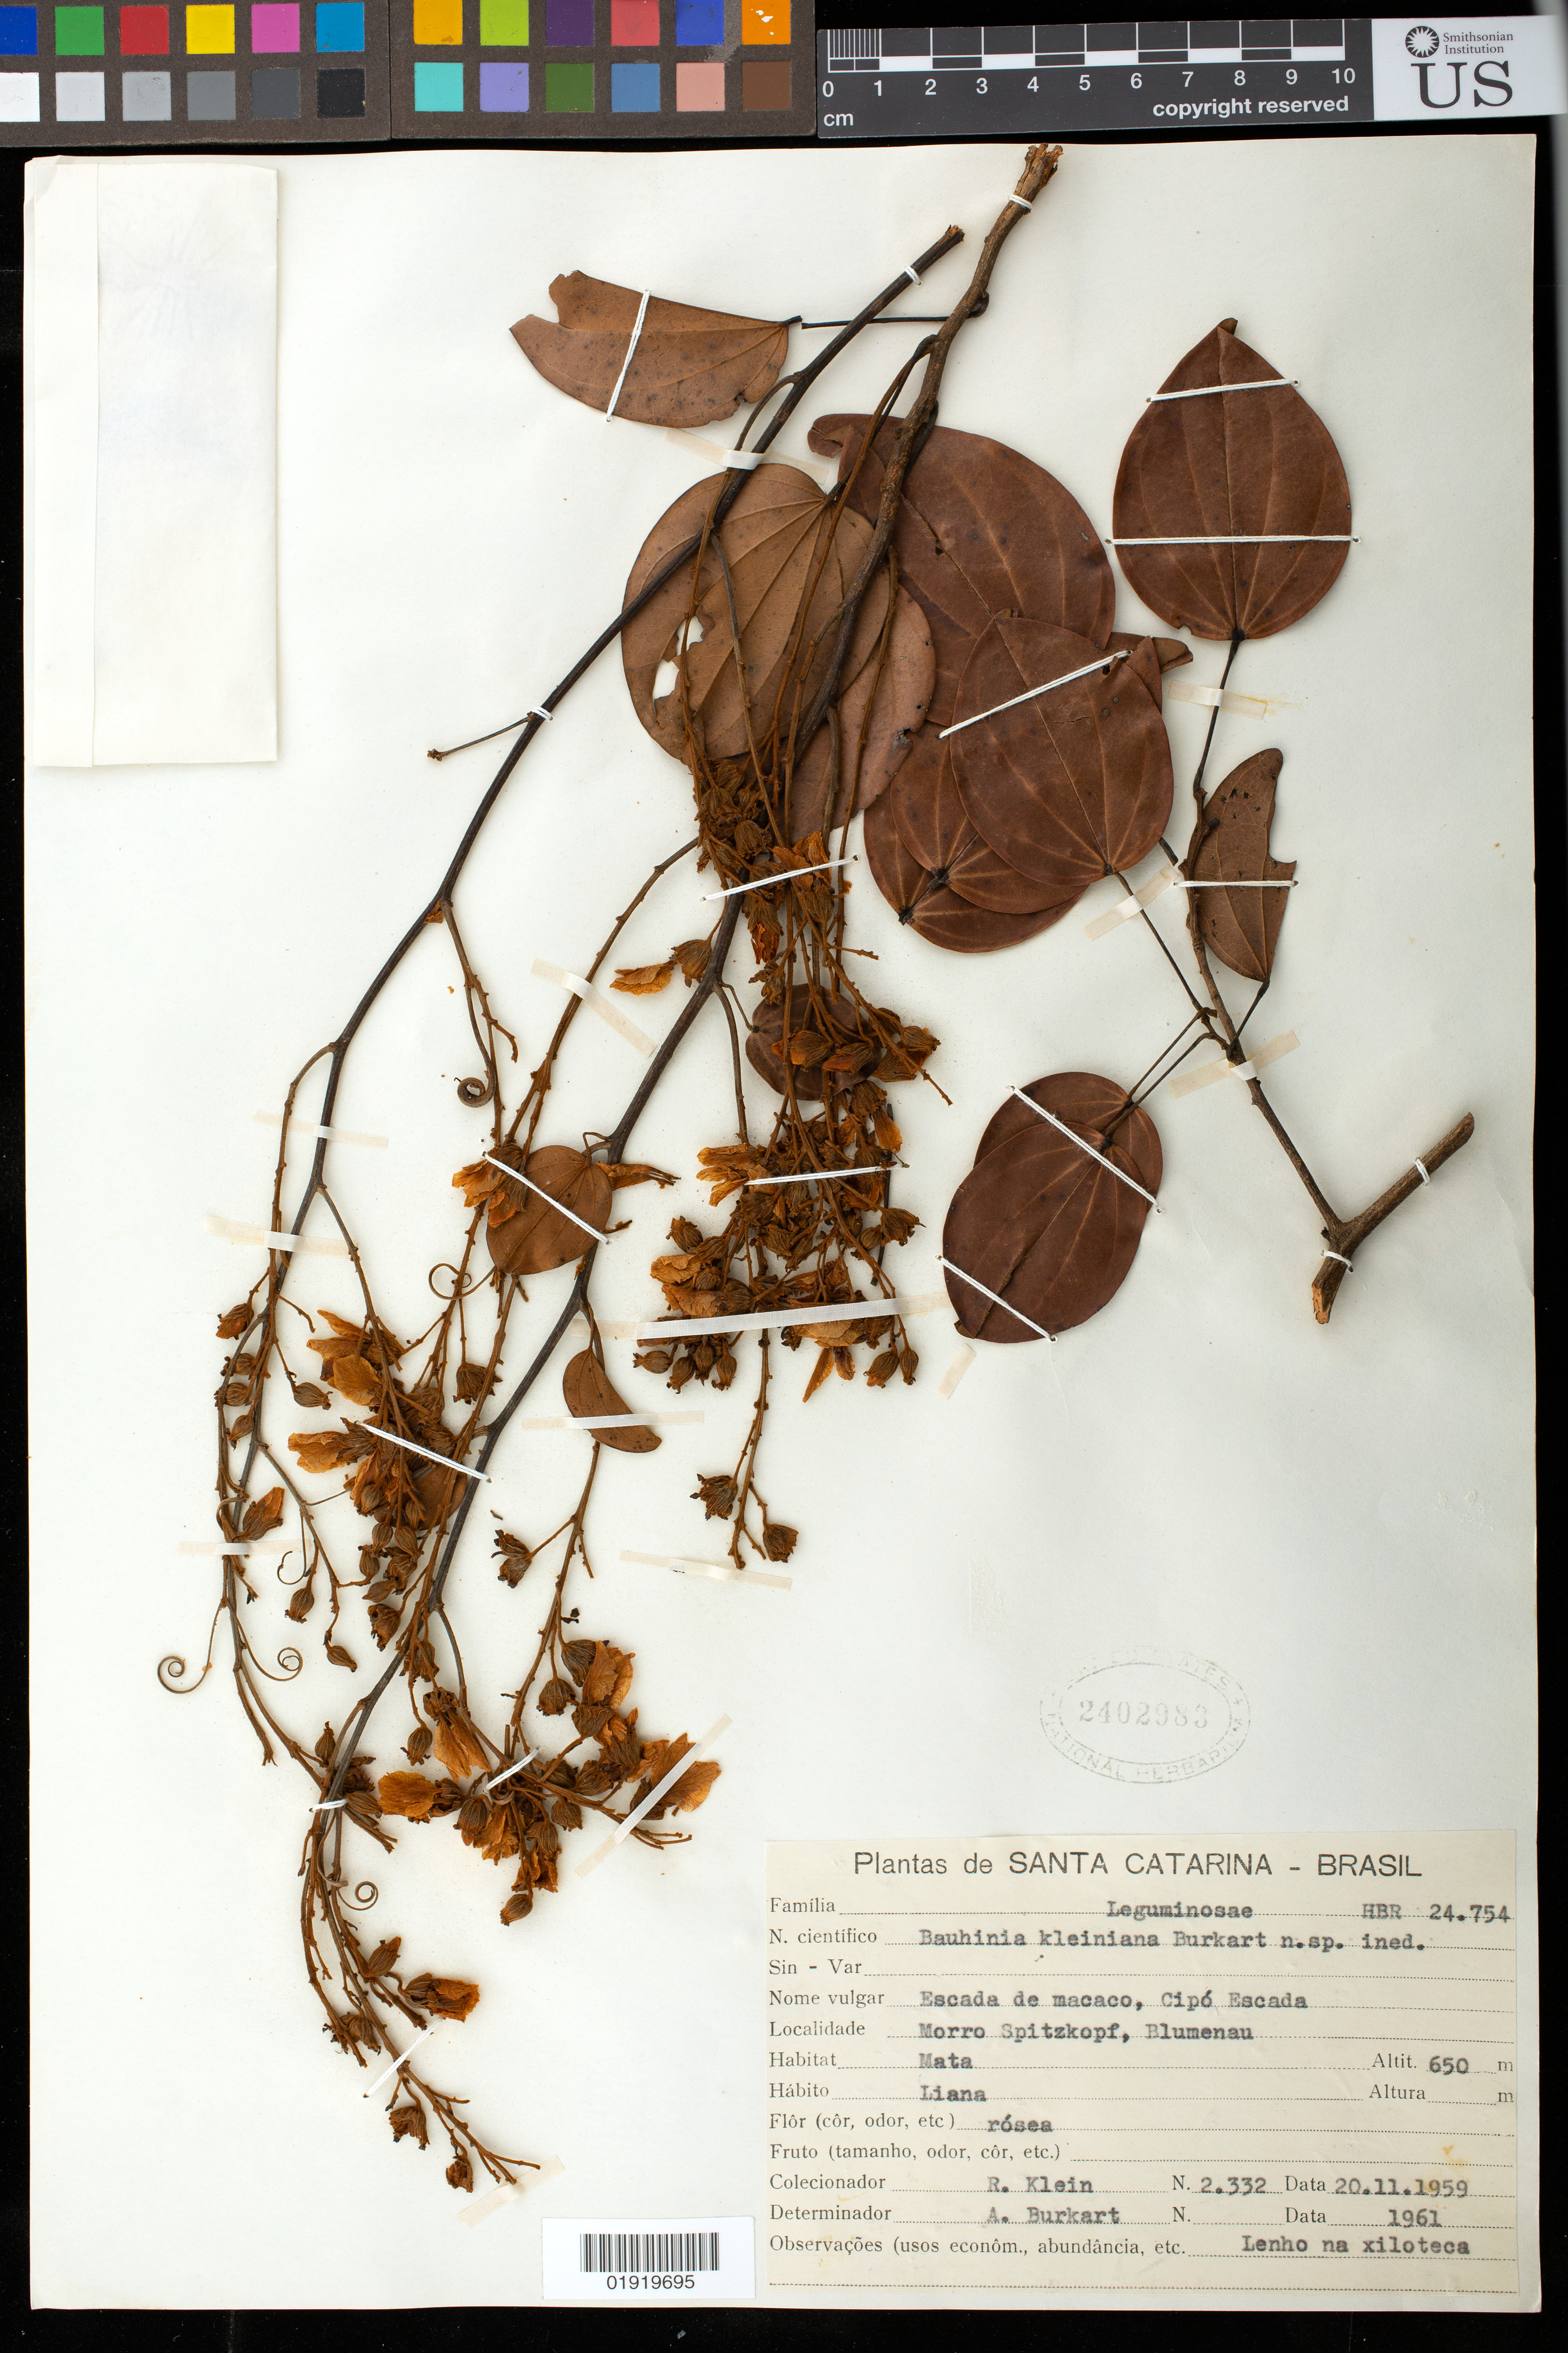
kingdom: Plantae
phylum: Tracheophyta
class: Magnoliopsida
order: Fabales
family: Fabaceae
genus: Bauhinia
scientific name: Bauhinia kleiniana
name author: Burkart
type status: Isotype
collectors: R. M. Klein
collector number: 2332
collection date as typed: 20.11.1959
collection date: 1959-11-20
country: Brazil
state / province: Santa Catarina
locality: Morro Spitzkopf, Blumenau.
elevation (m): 650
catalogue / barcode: US 2402983